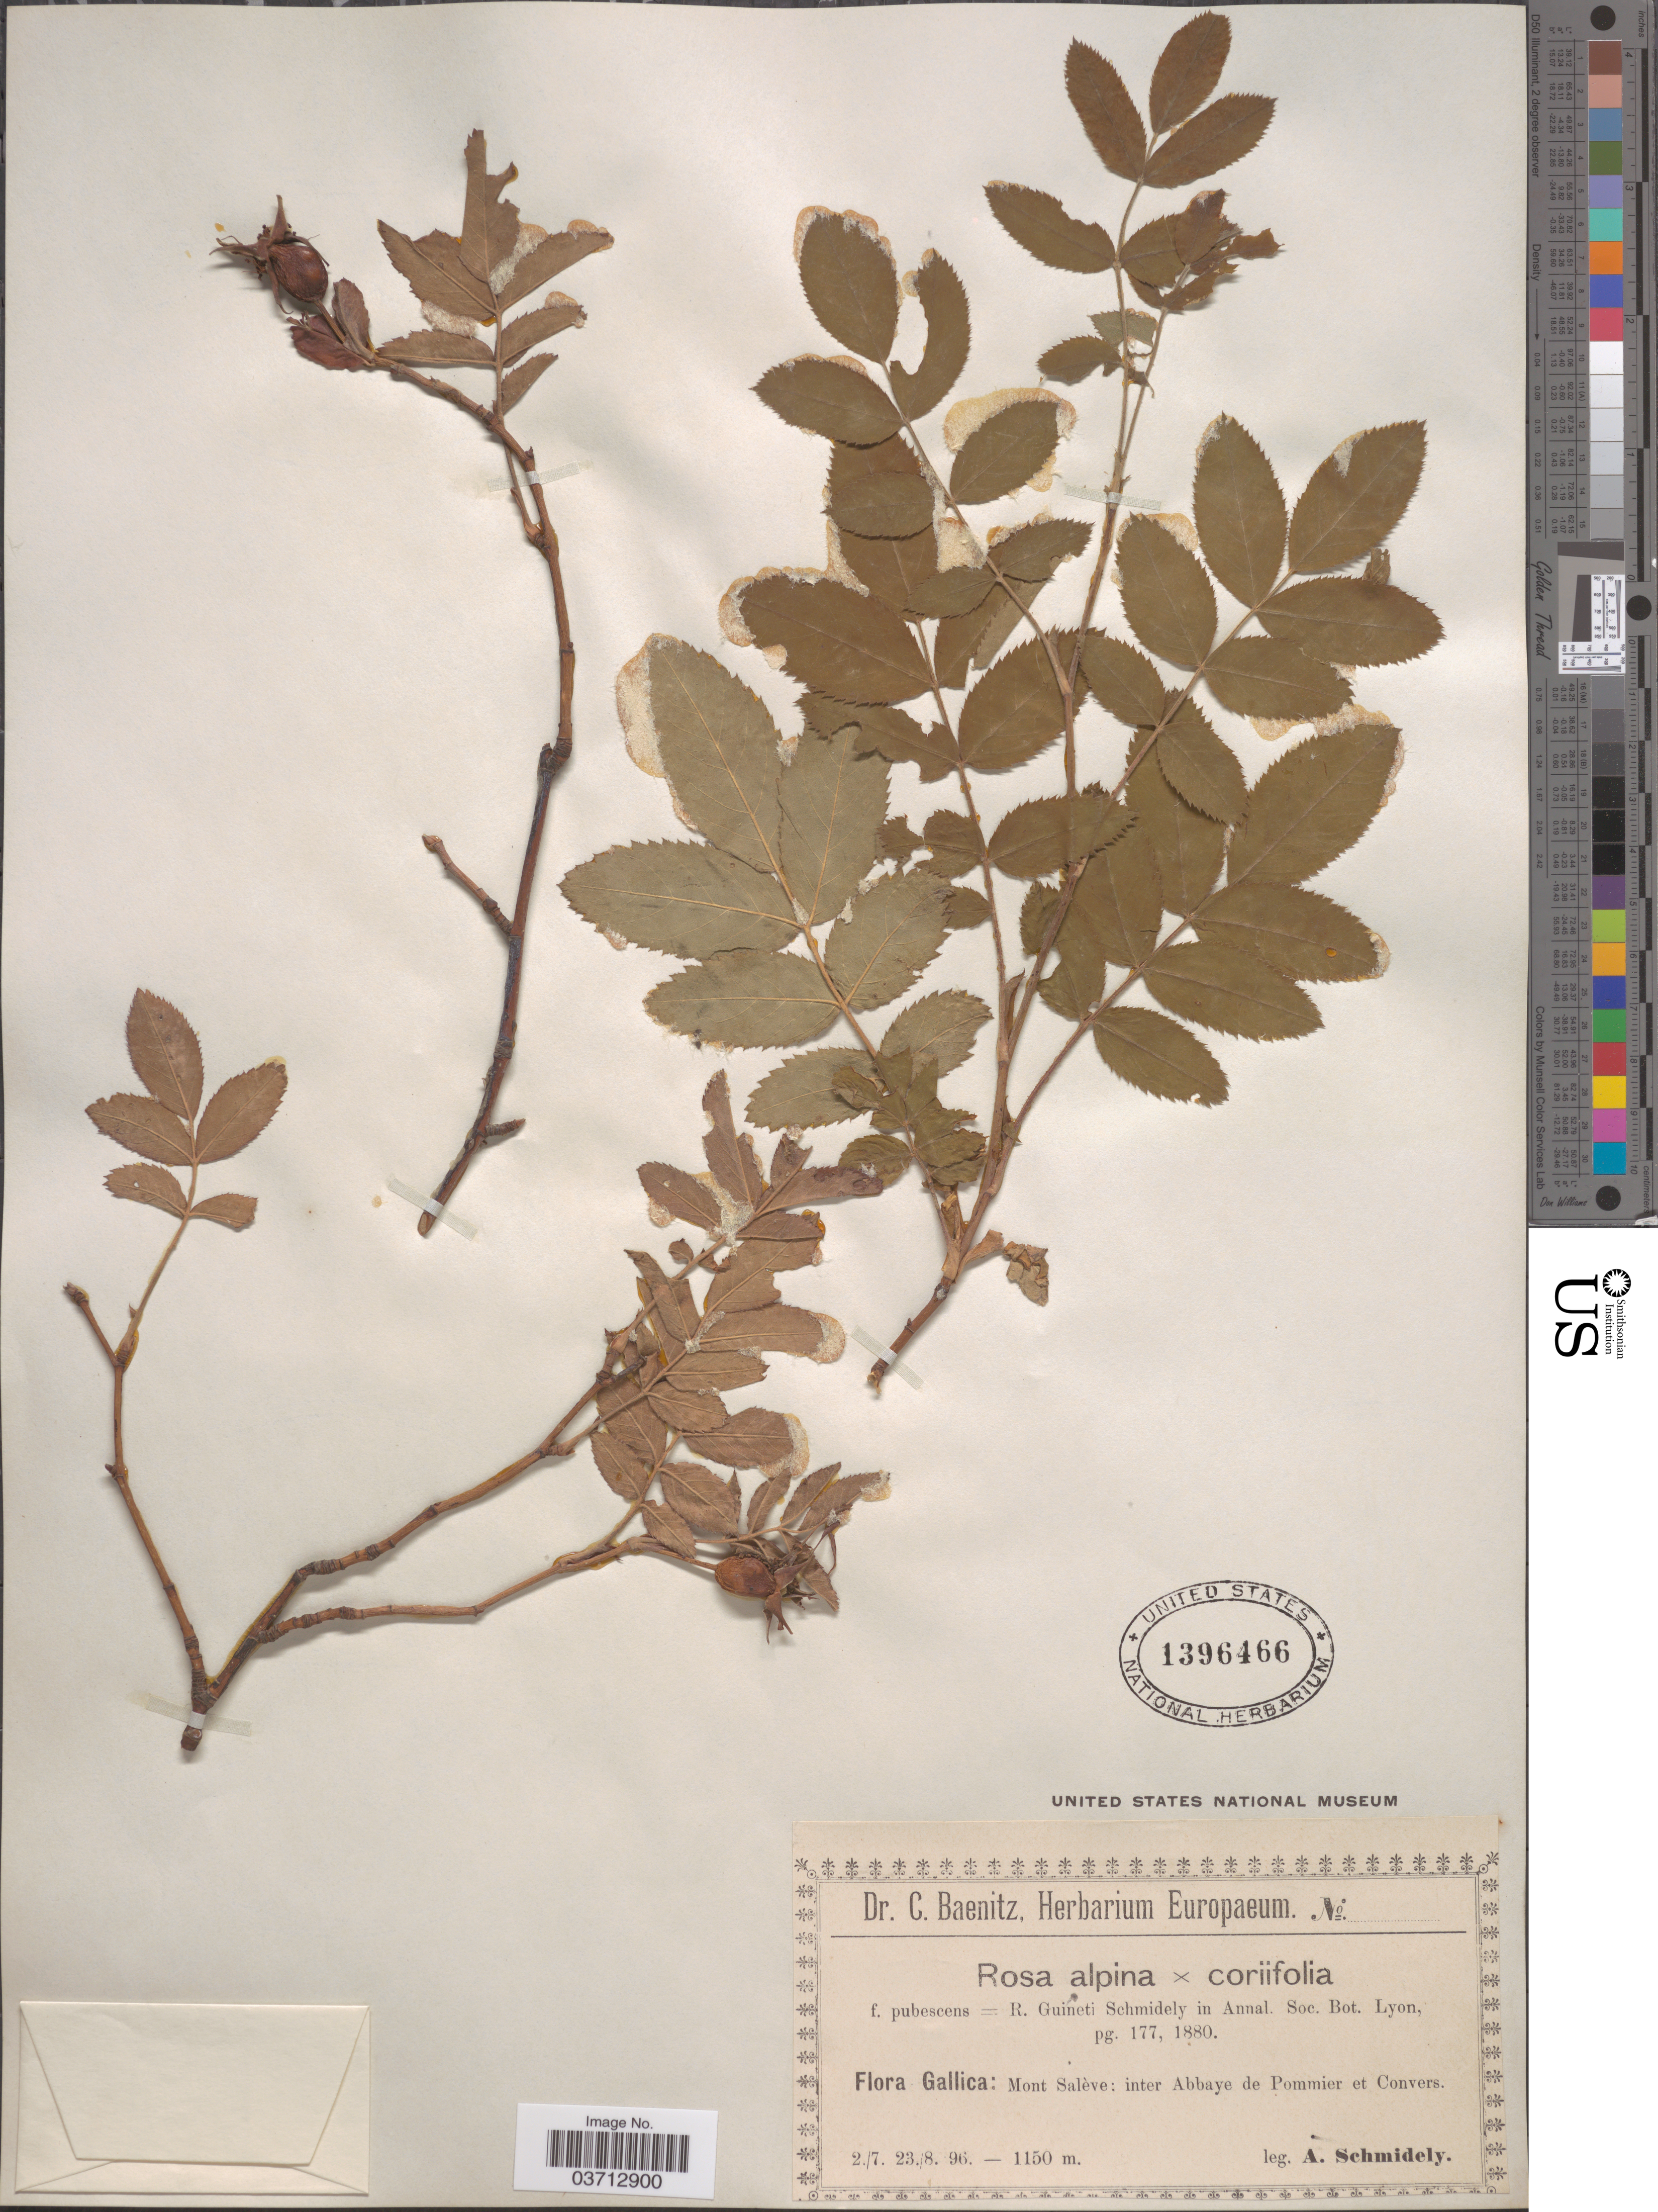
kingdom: Plantae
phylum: Tracheophyta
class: Magnoliopsida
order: Rosales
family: Rosaceae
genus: Rosa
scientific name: Rosa alpina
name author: L.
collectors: A. Schmidely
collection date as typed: Transcribed d/m/y: 2/7/96 to 23/8/96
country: France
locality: Gallica: Mont Salève: inter Abbaye de Pommier et Convers.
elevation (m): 1150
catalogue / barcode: US 1396466